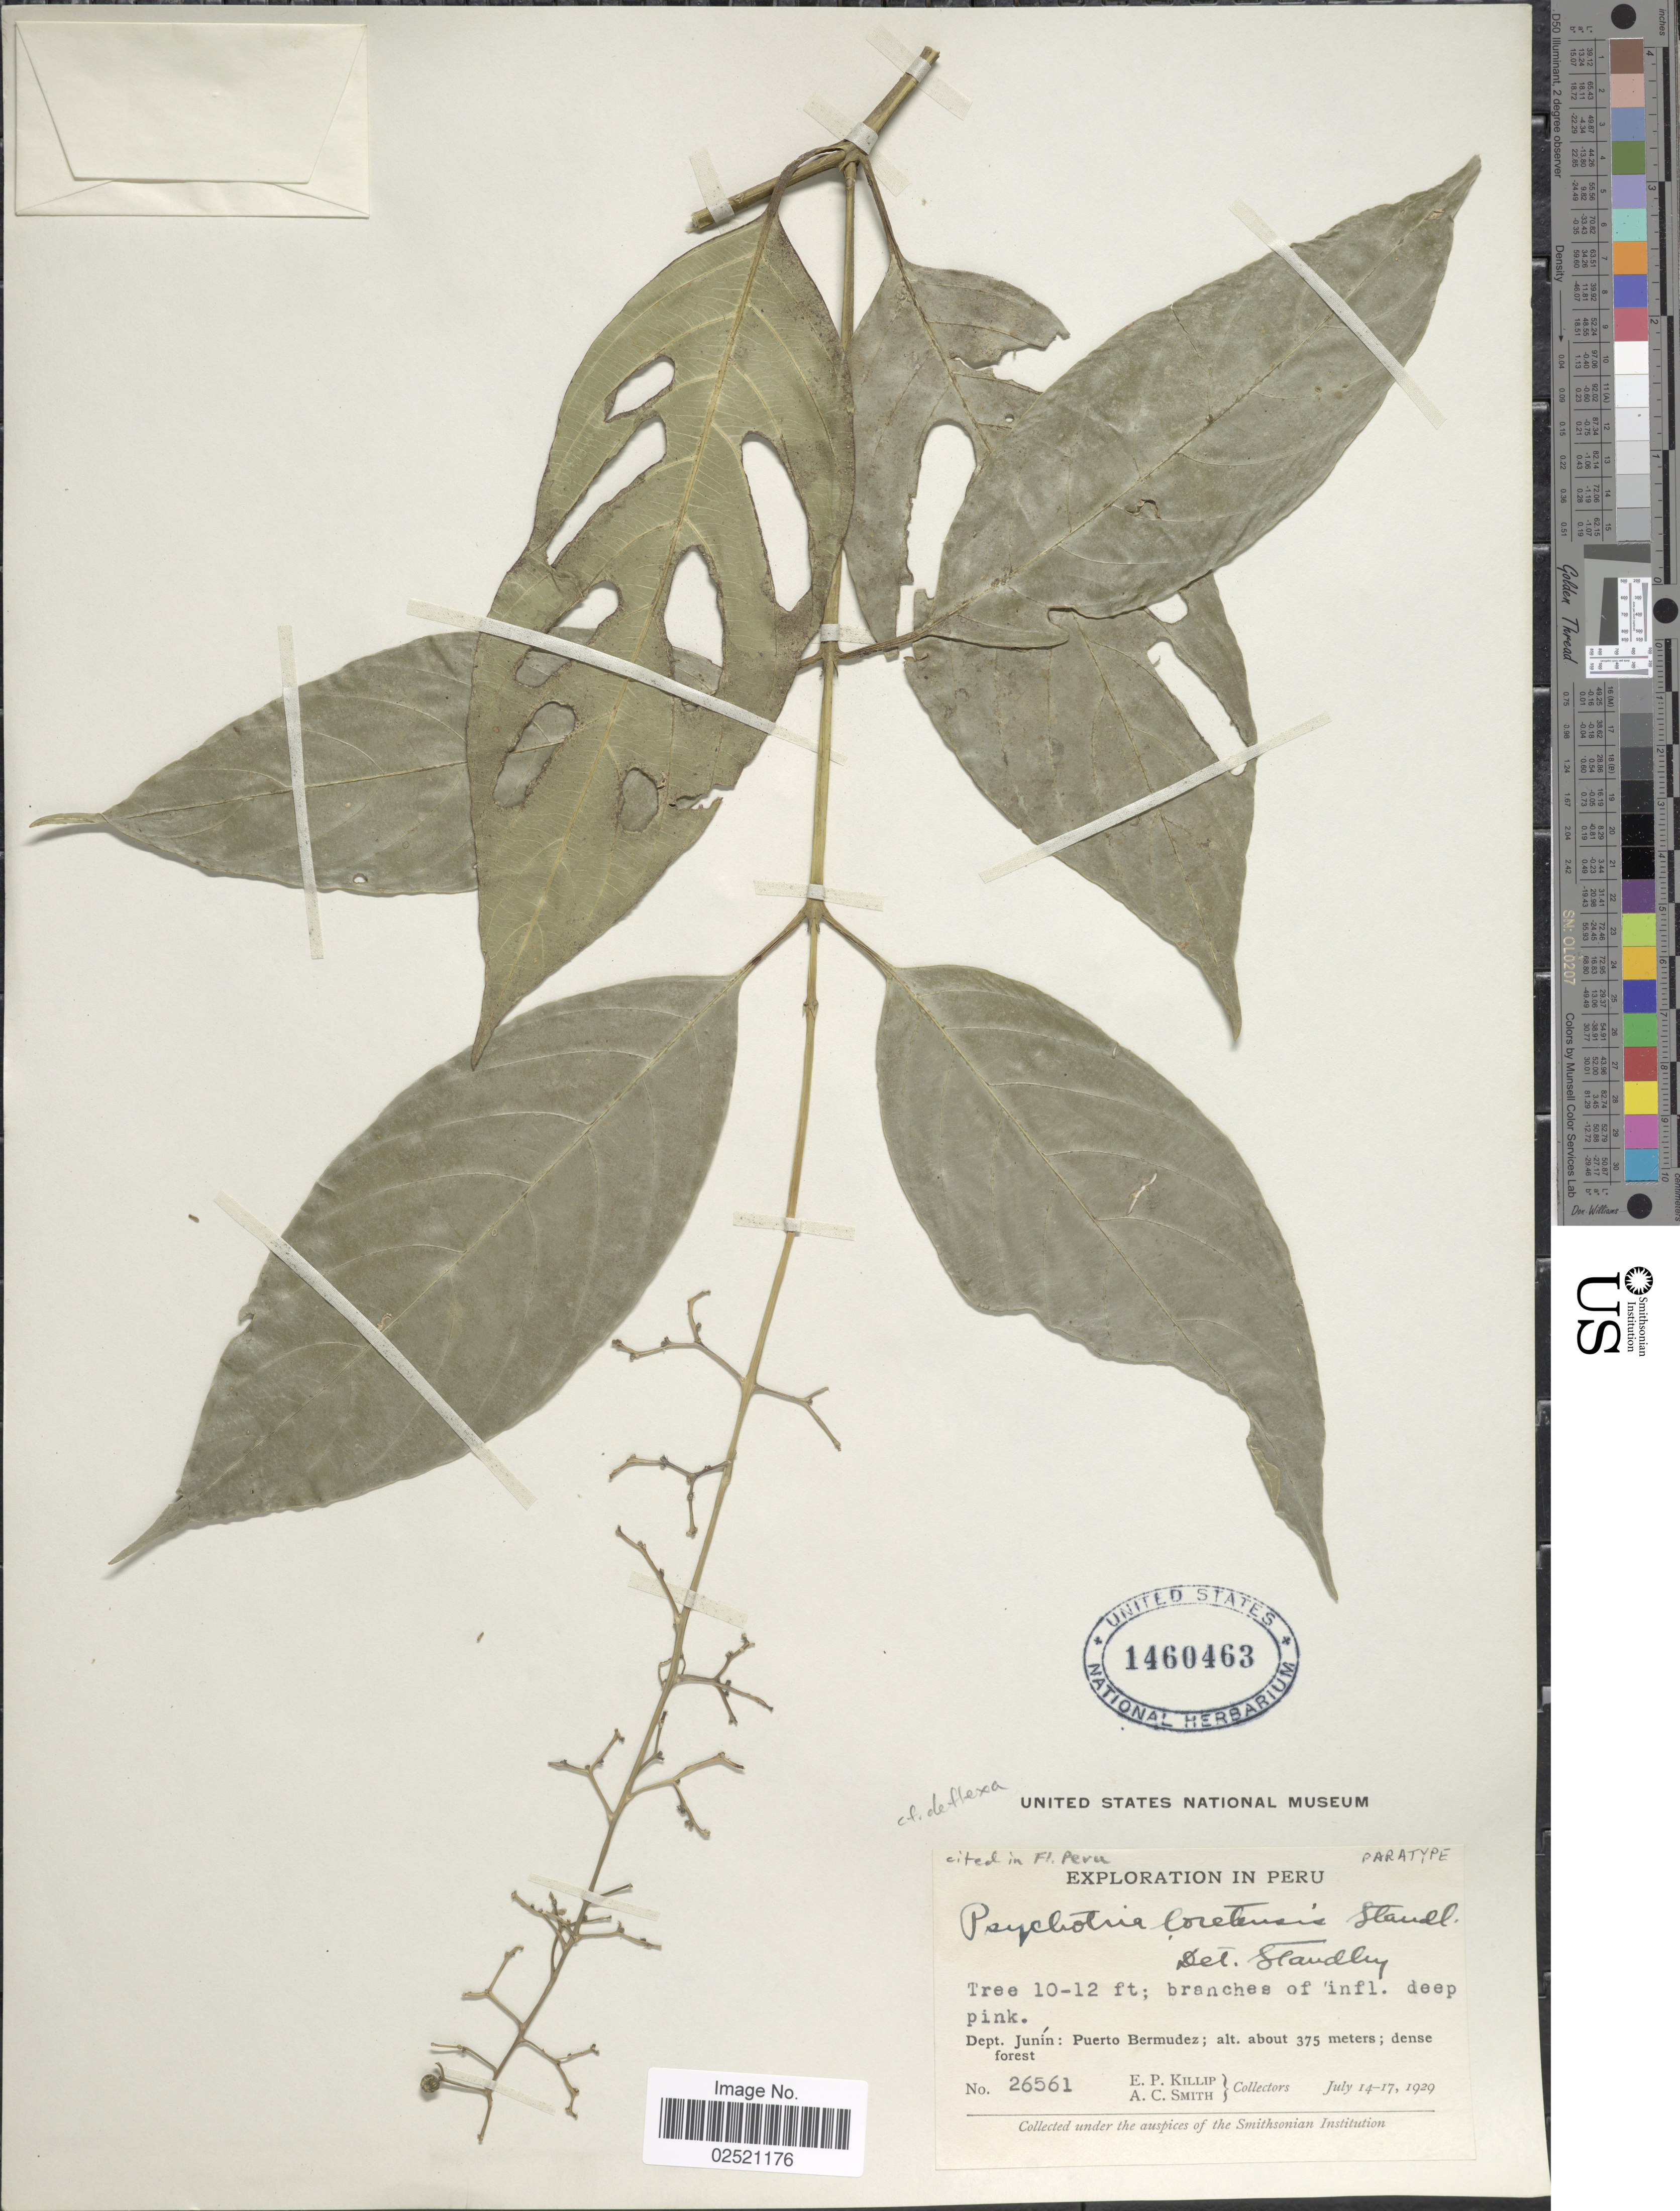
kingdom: Plantae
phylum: Tracheophyta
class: Magnoliopsida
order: Gentianales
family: Rubiaceae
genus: Psychotria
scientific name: Psychotria deflexa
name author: DC.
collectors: E. P. Killip & A. C. Smith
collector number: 26561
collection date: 1929-07-14/1929-07-17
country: Peru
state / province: Junín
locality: Puerto Bermudez.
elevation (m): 375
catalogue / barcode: US 1460463